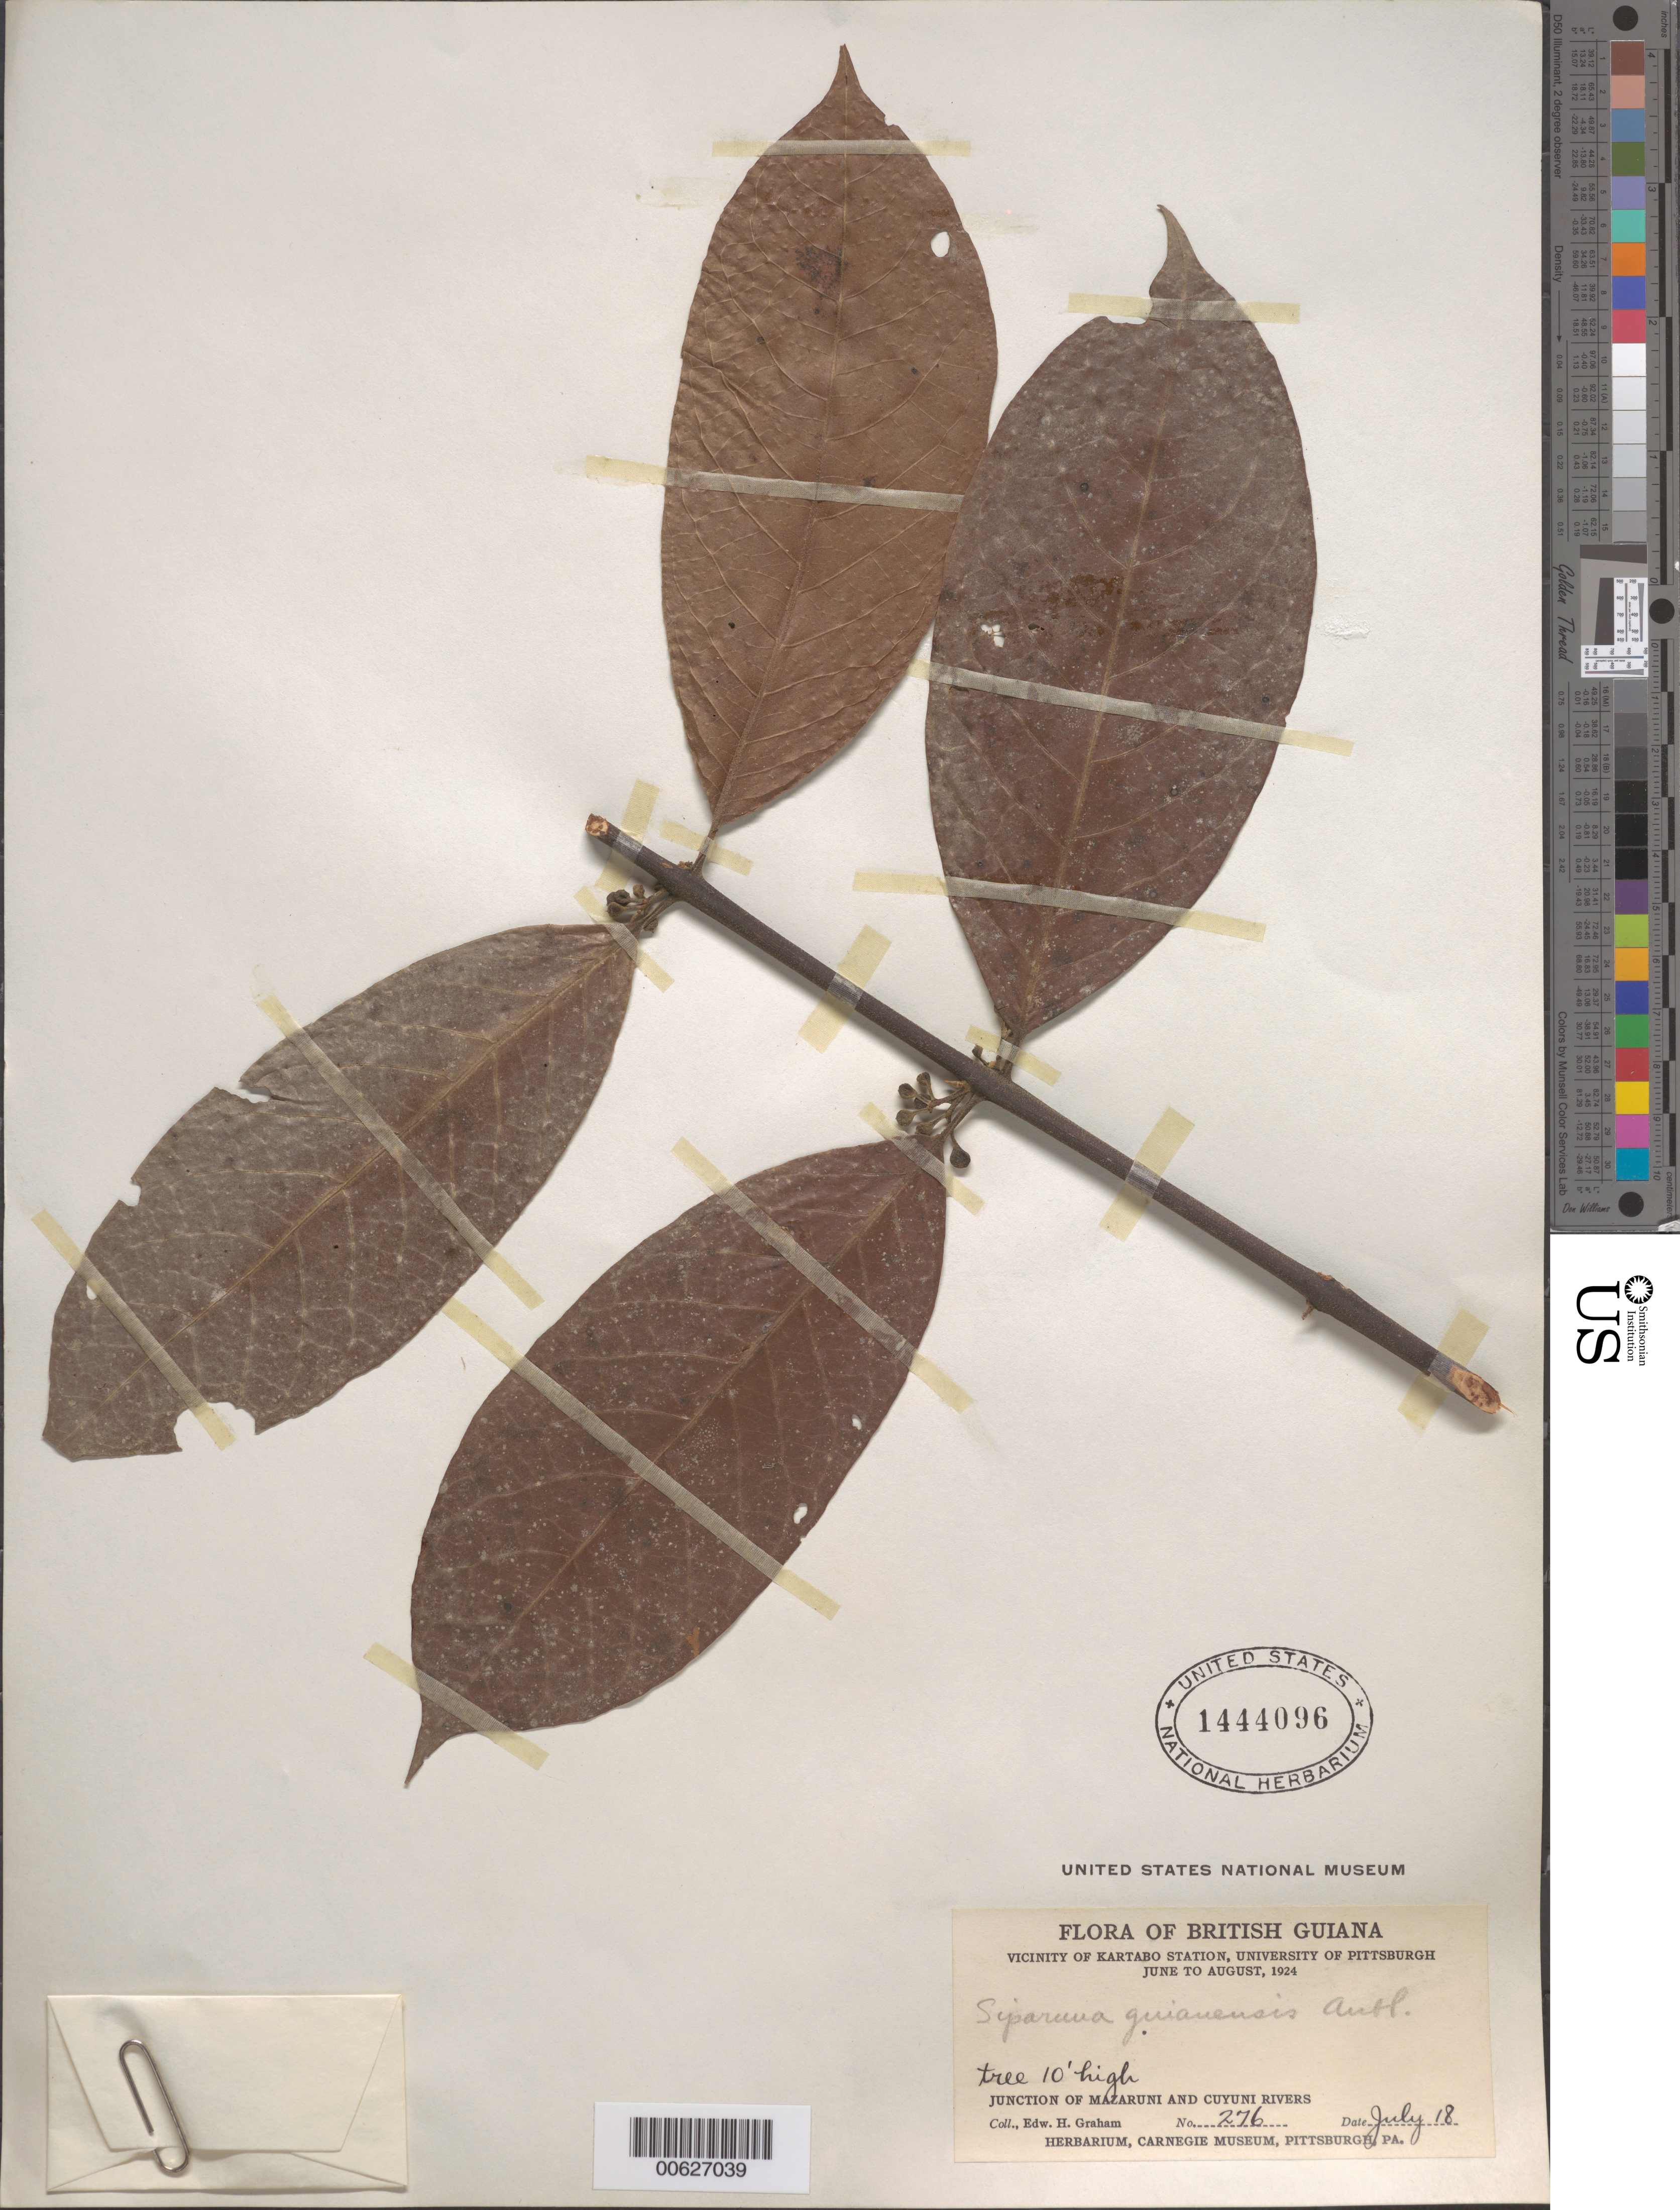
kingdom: Plantae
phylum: Tracheophyta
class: Magnoliopsida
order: Laurales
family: Siparunaceae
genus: Siparuna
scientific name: Siparuna guianensis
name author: Aubl.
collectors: E. H. Graham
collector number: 276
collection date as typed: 18-Jul-24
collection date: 1924-07-18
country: Guyana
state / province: Cuyuni-Mazaruni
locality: Kartabo Station, junction of Mazaruni and Cuyuni Rivers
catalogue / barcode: US 1444096